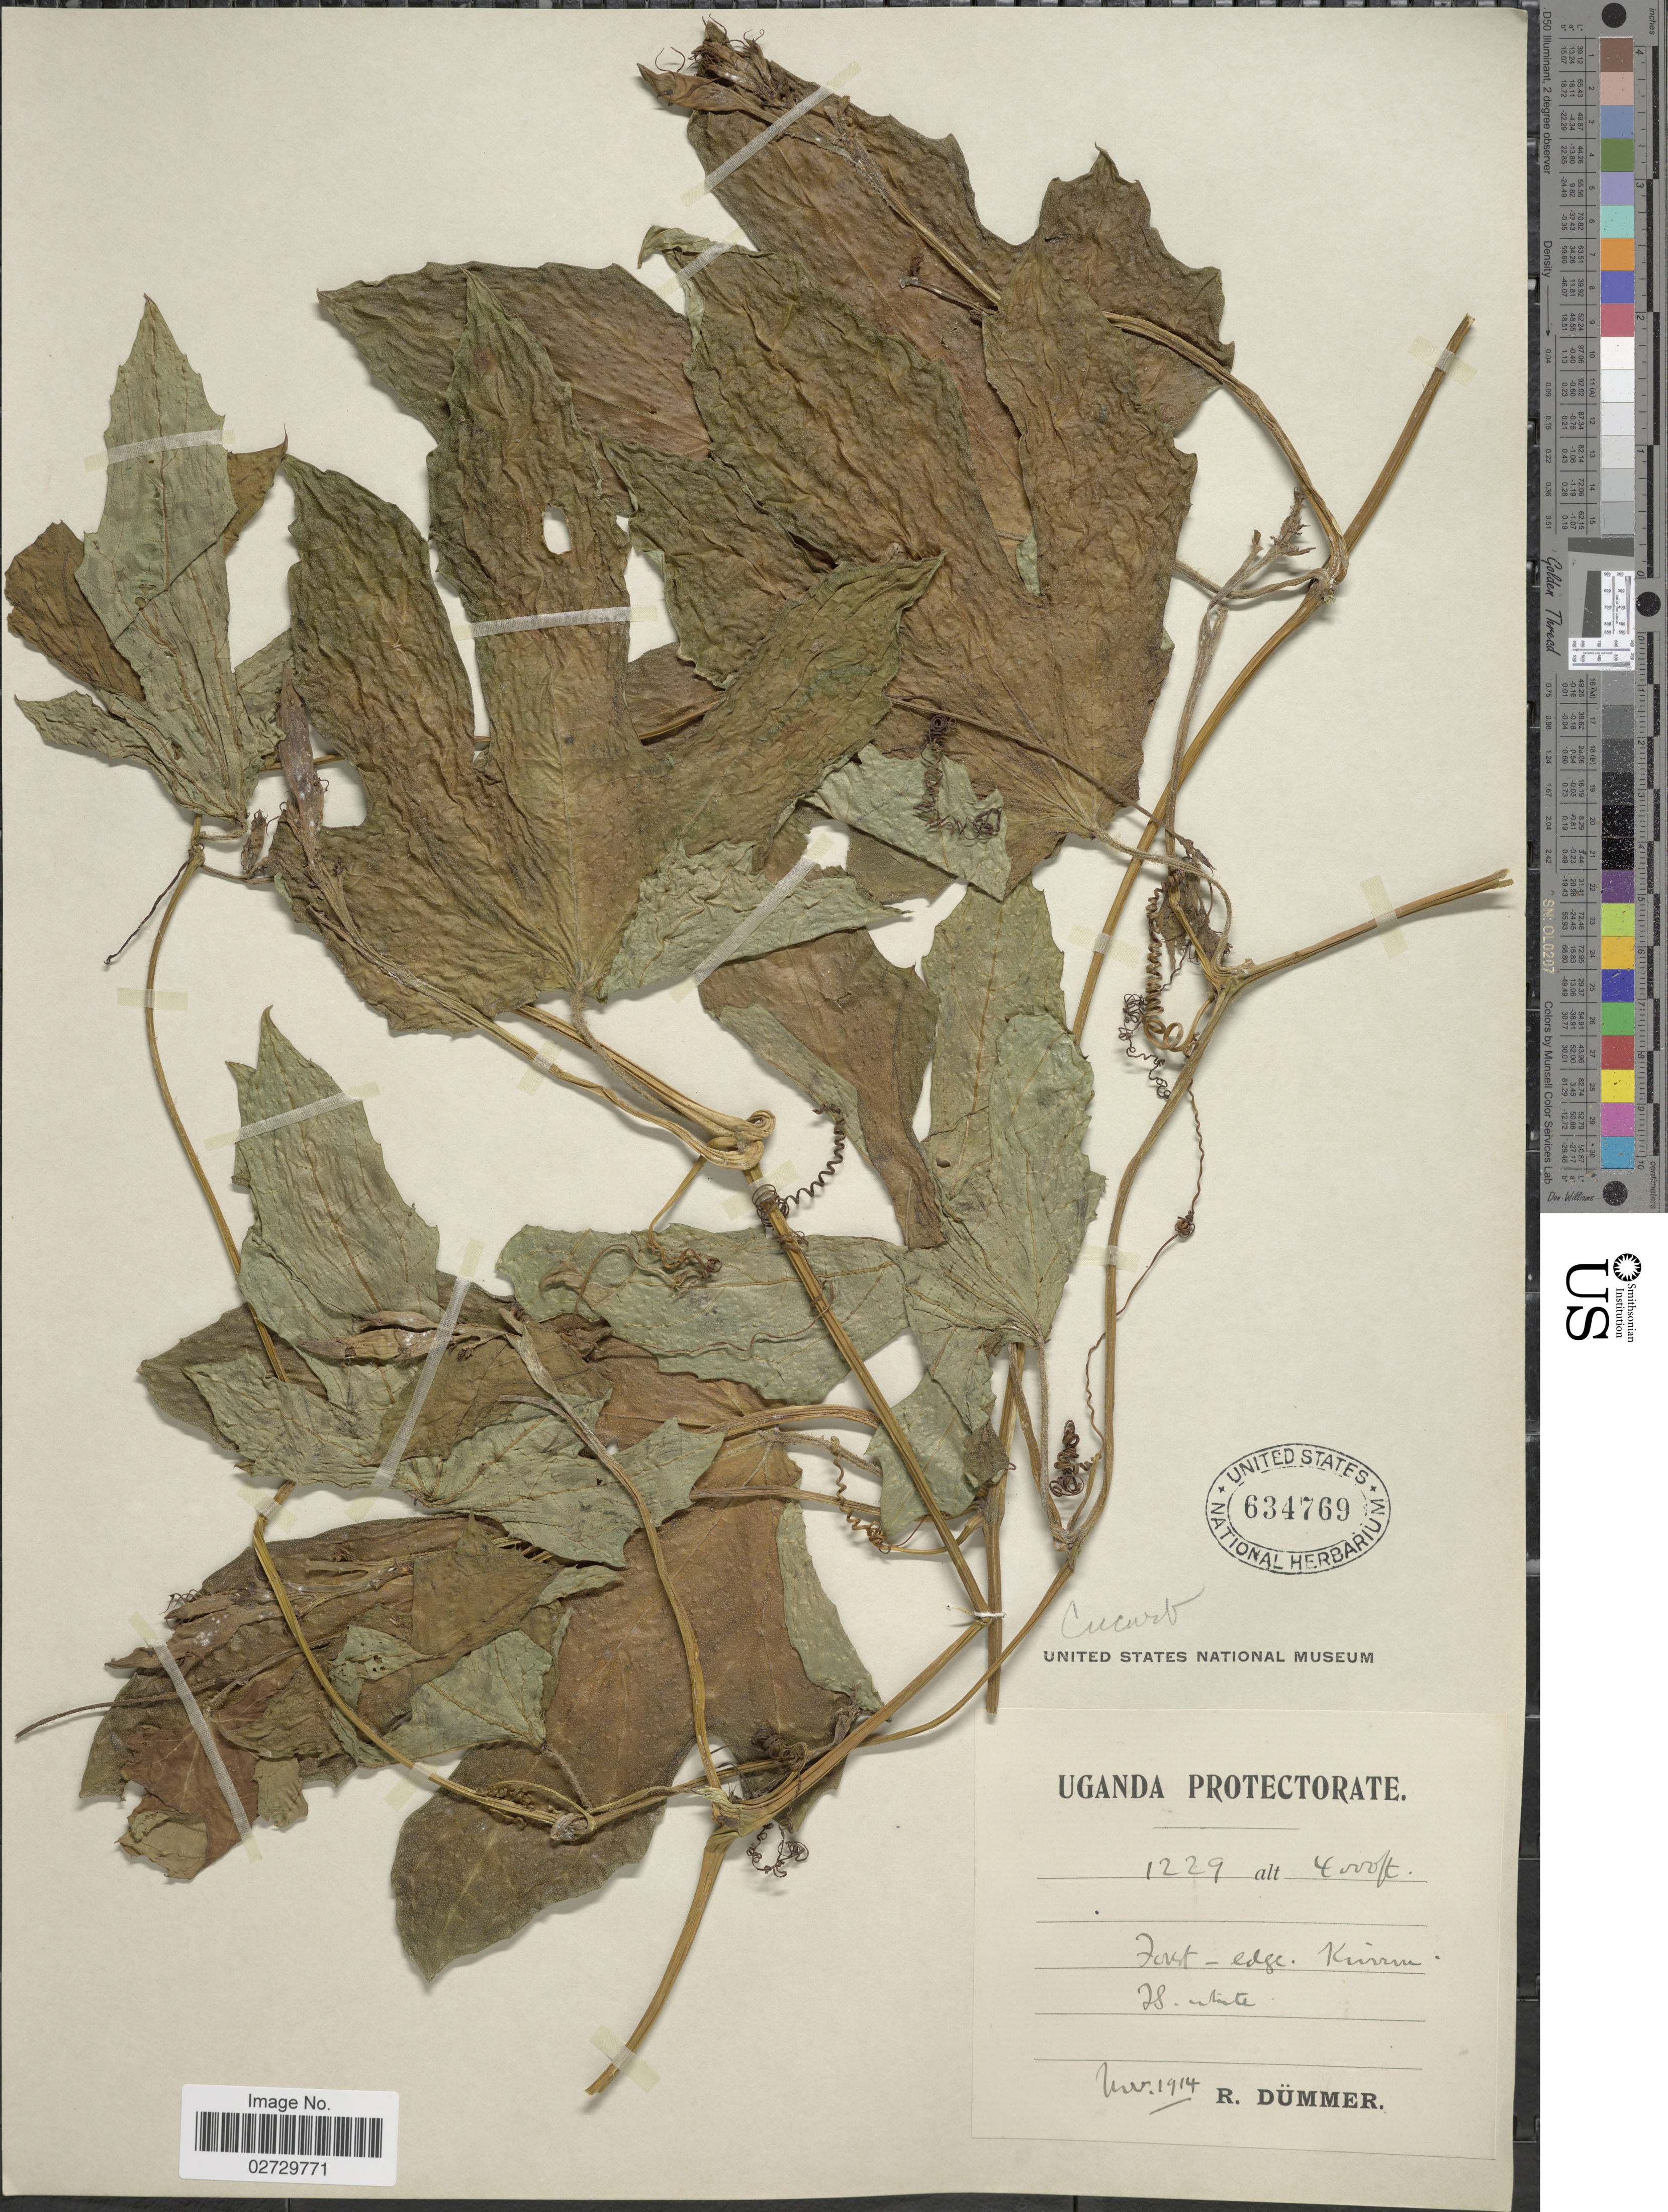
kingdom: Plantae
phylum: Tracheophyta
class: Magnoliopsida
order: Cucurbitales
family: Cucurbitaceae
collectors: R. A. Dümmer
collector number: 1229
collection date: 1914-11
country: Uganda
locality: Uganda Protectorate. Kurrin [interpreted]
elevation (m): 1219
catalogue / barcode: US 634769